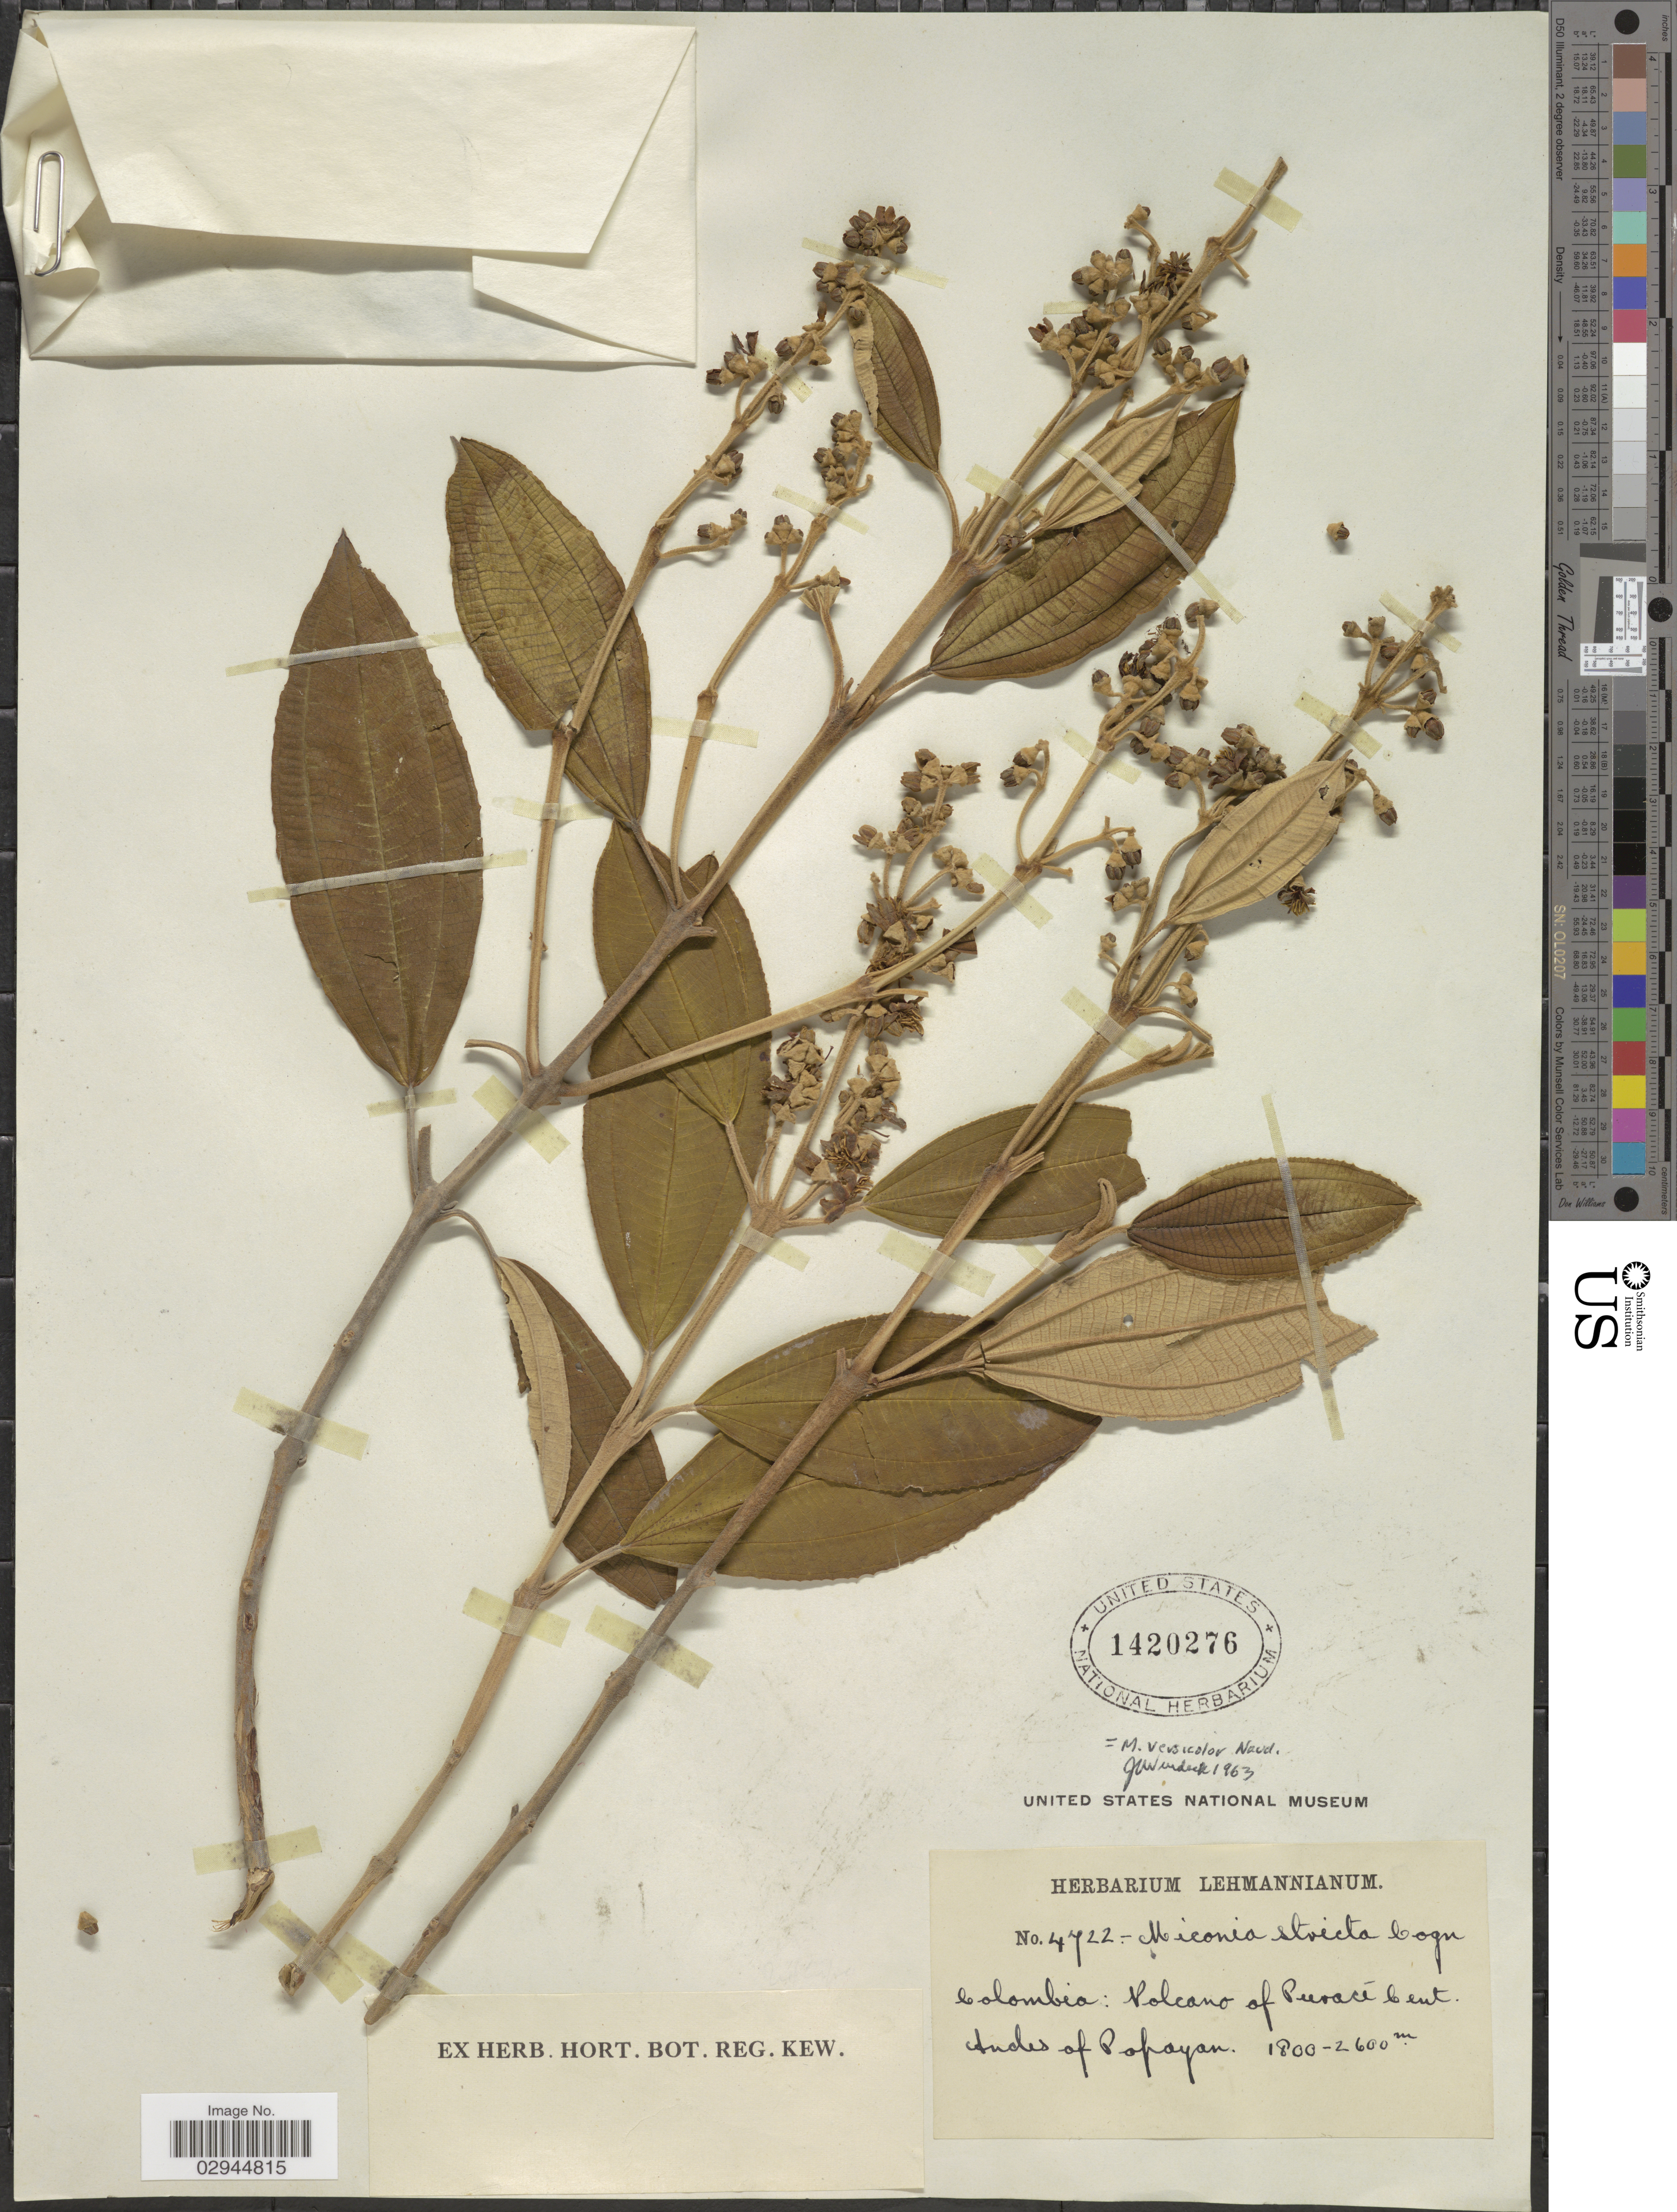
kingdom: Plantae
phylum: Tracheophyta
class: Magnoliopsida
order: Myrtales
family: Melastomataceae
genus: Miconia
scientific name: Miconia versicolor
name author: Naudin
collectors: ex herb. Lehmannianum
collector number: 4722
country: Colombia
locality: Volcano of Purace Cent. Andes of Popayan.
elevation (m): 1800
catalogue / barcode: US 1420276